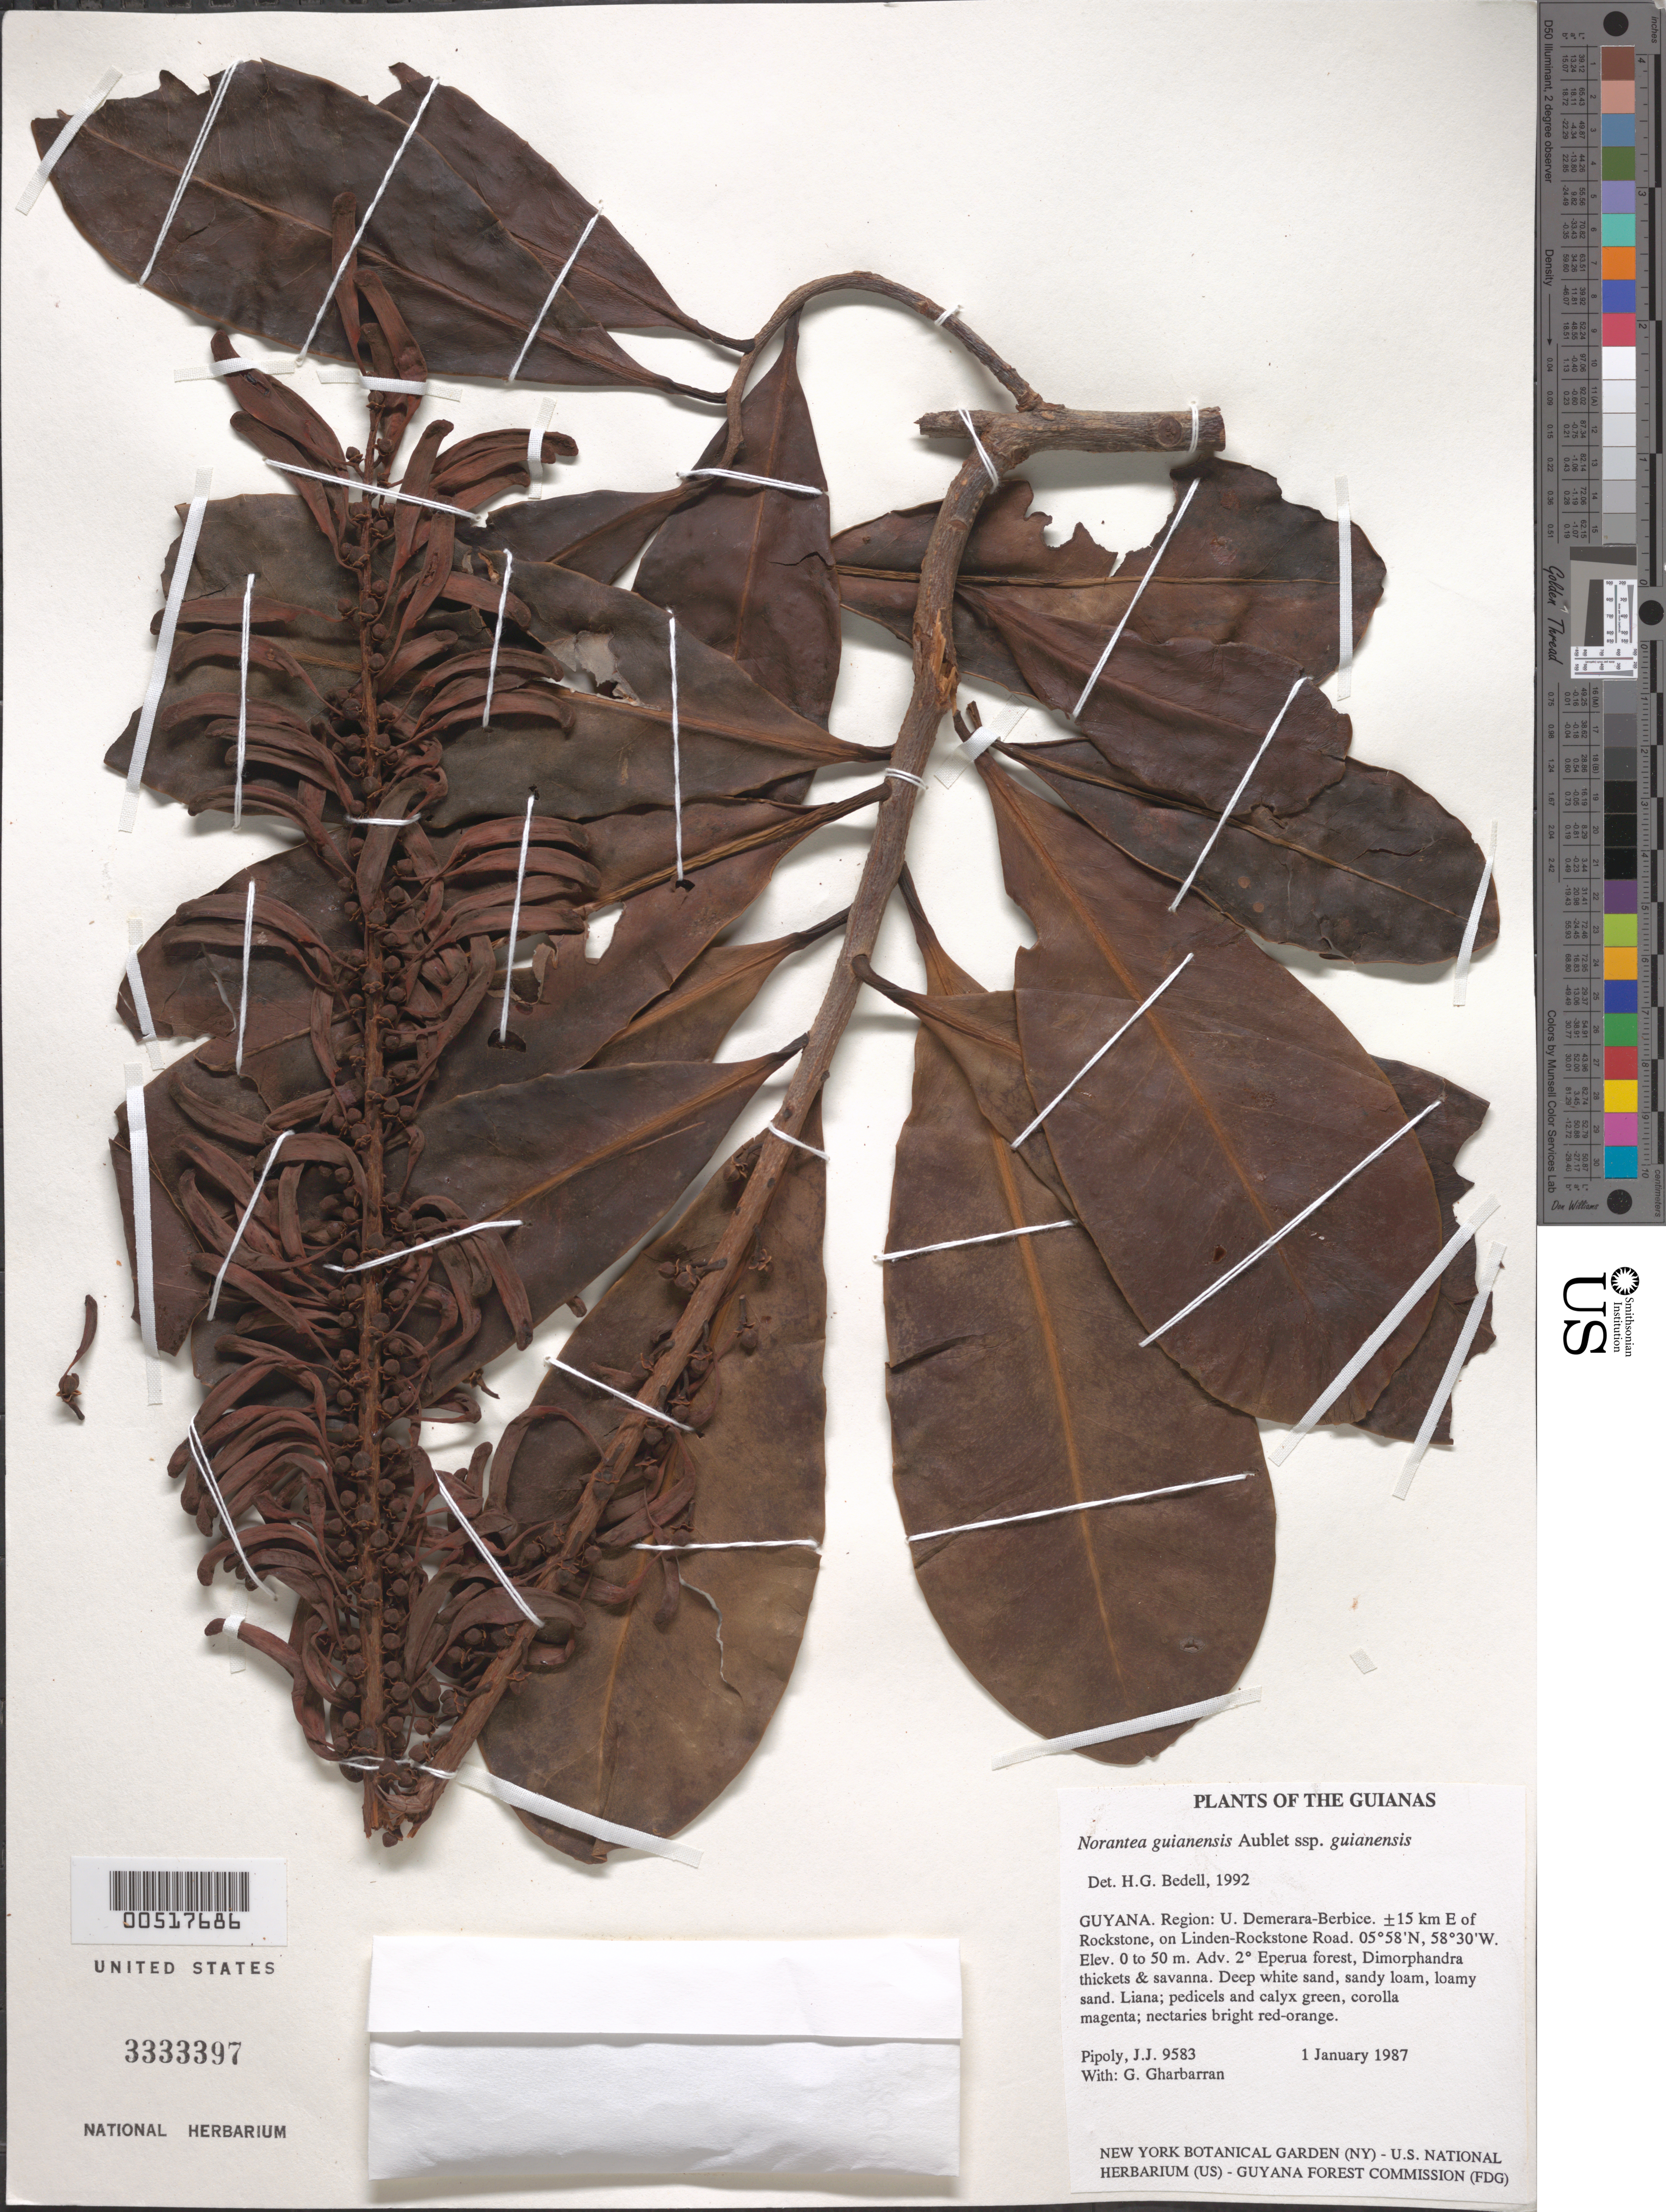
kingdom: Plantae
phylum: Tracheophyta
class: Magnoliopsida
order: Ericales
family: Marcgraviaceae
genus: Norantea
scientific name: Norantea guianensis subsp. guianensis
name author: Aubl.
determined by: Bedell, H. G.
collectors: J. J. Pipoly & G. Gharbarran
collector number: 9583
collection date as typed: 11 January 1987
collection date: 1987-01-11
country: Guyana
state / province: U. Demerara-Berbice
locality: ±15 km E of Rockstone, on Linden-Rockstone Road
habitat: Adv. secondary Eperua forest, Dimorphandra thickets & savanna. Deep white sand, sandy loam, loamy sand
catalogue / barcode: US 3333397